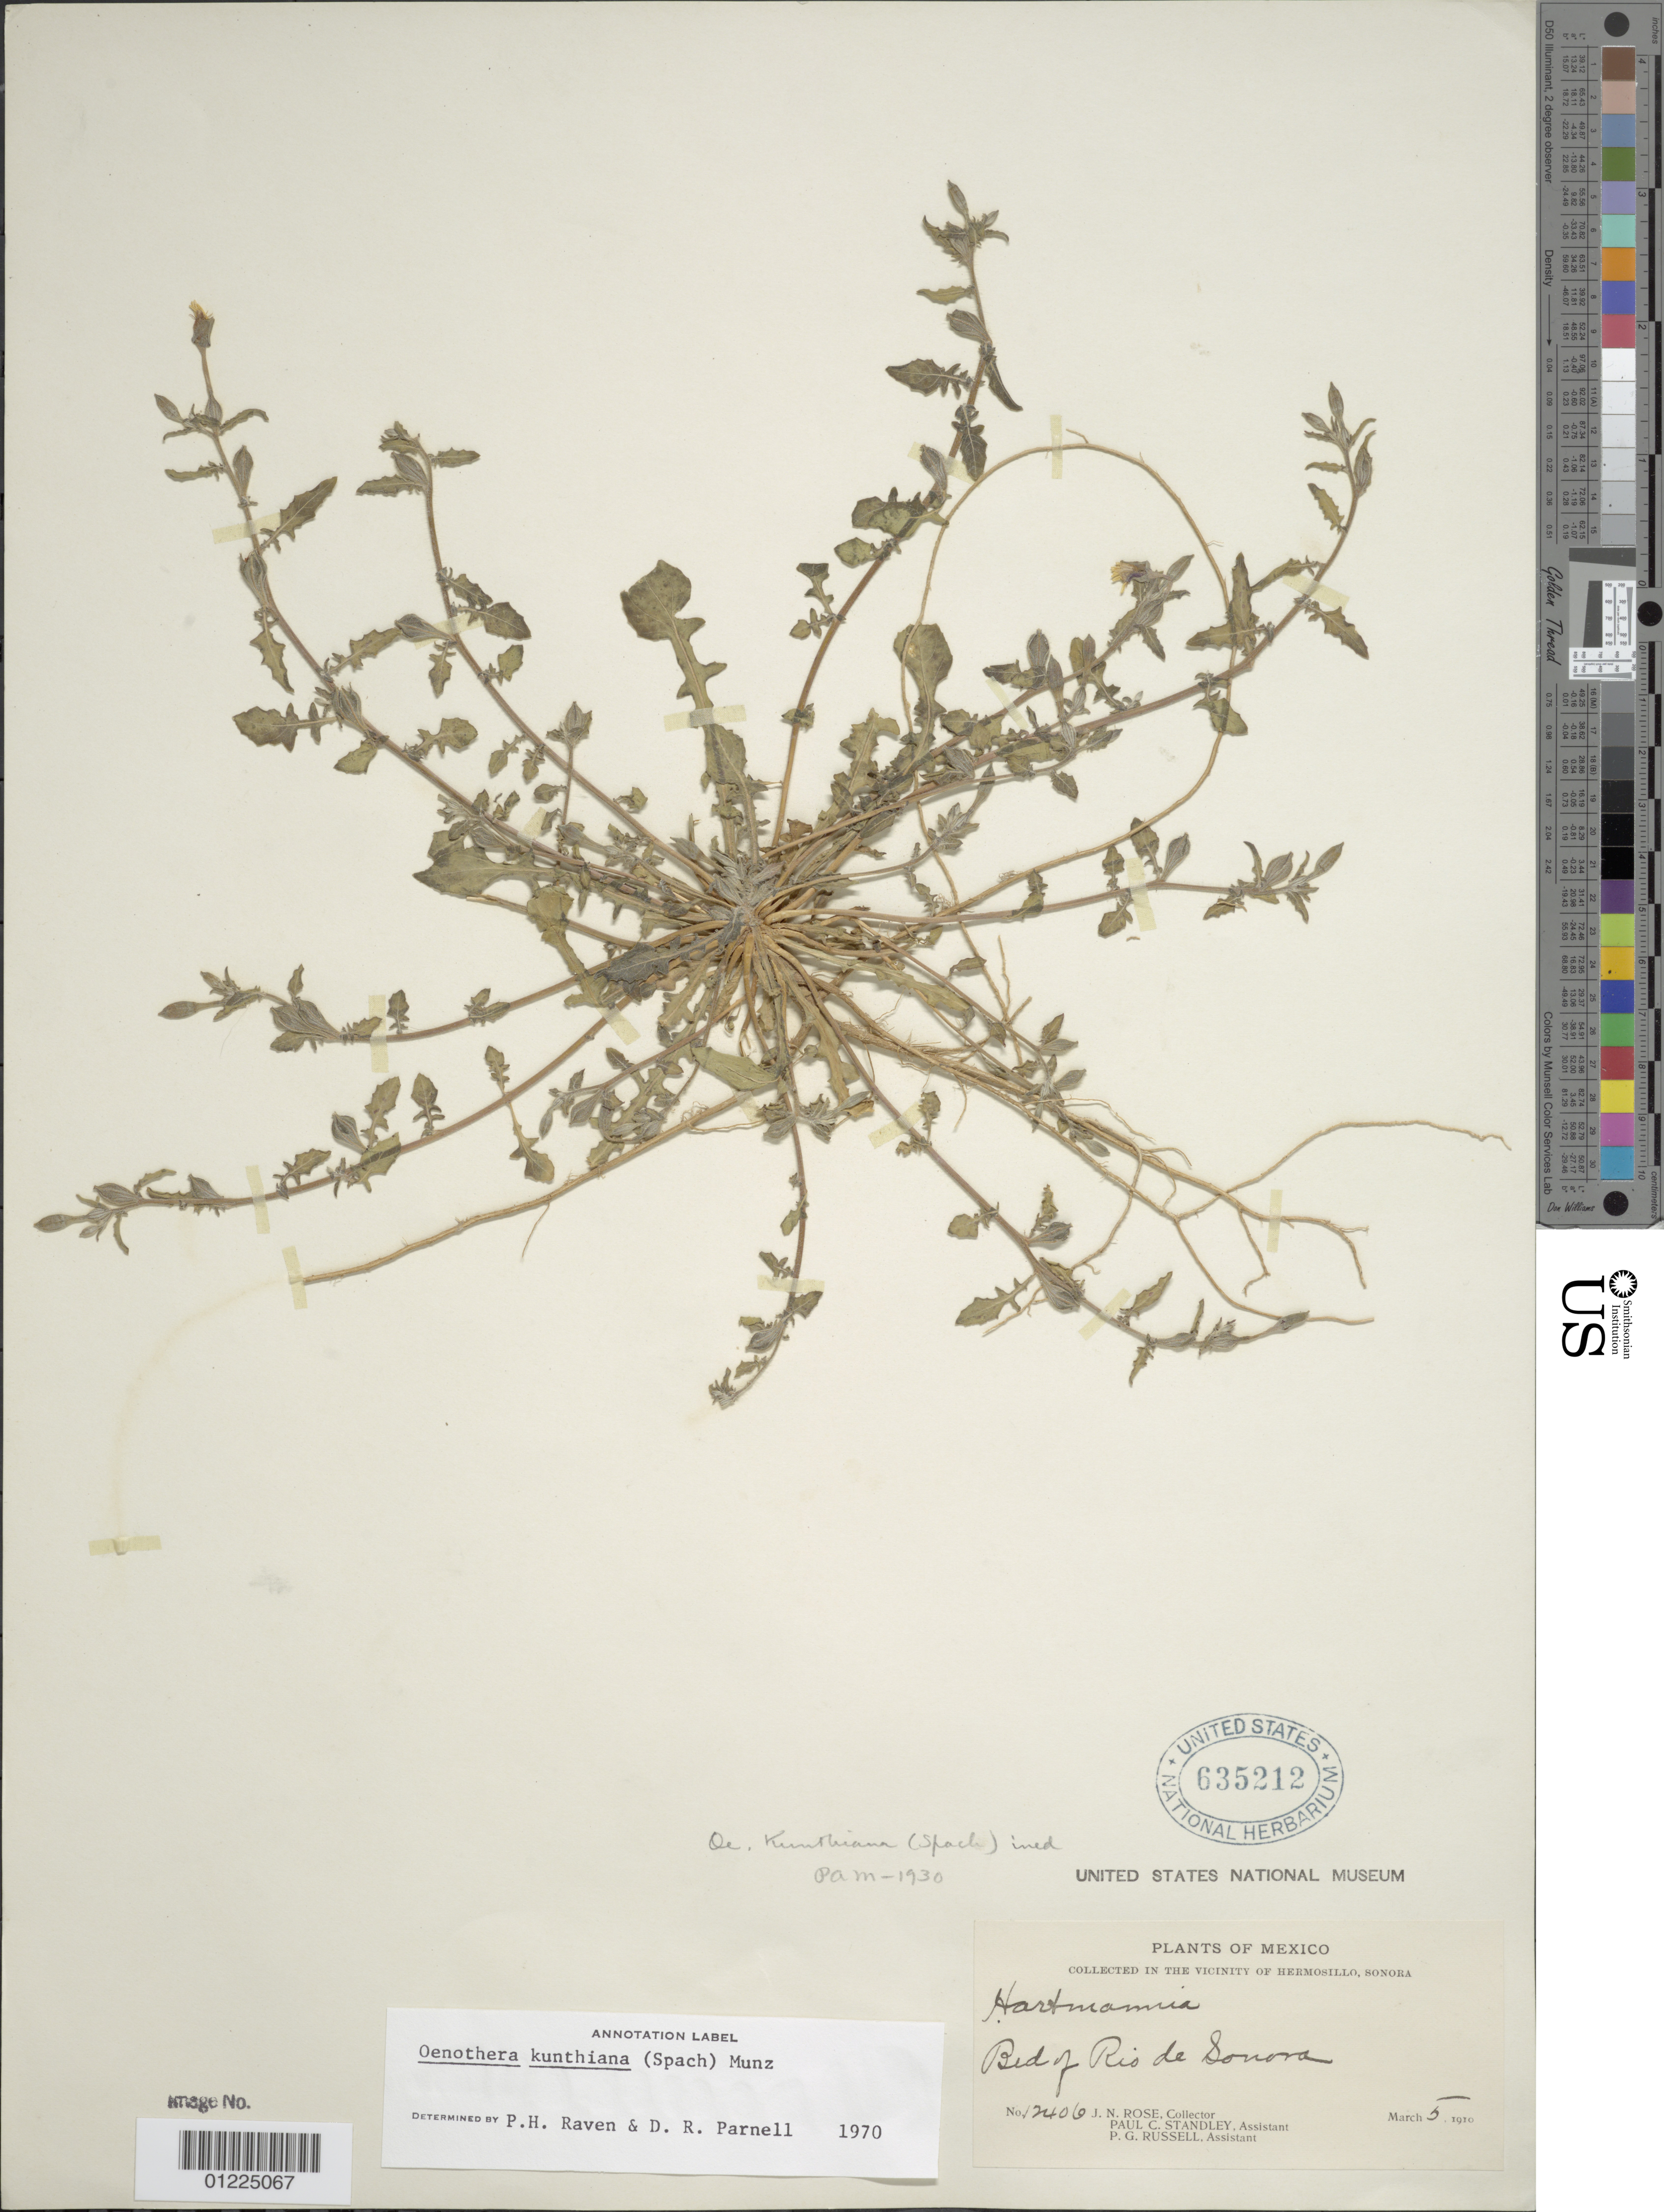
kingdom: Plantae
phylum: Tracheophyta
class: Magnoliopsida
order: Myrtales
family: Onagraceae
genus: Oenothera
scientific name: Oenothera kunthiana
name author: (Spach) Munz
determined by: Raven, P. H.; Parnell, D. R.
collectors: J. N. Rose, P. C. Standley & P. G. Russell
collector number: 12406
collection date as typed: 05 Mar 1910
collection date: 1910-03-05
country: Mexico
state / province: Sonora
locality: Bed of Río de Sonora. In the vicinity of Hermosillo, Sonora.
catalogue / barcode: US 635212